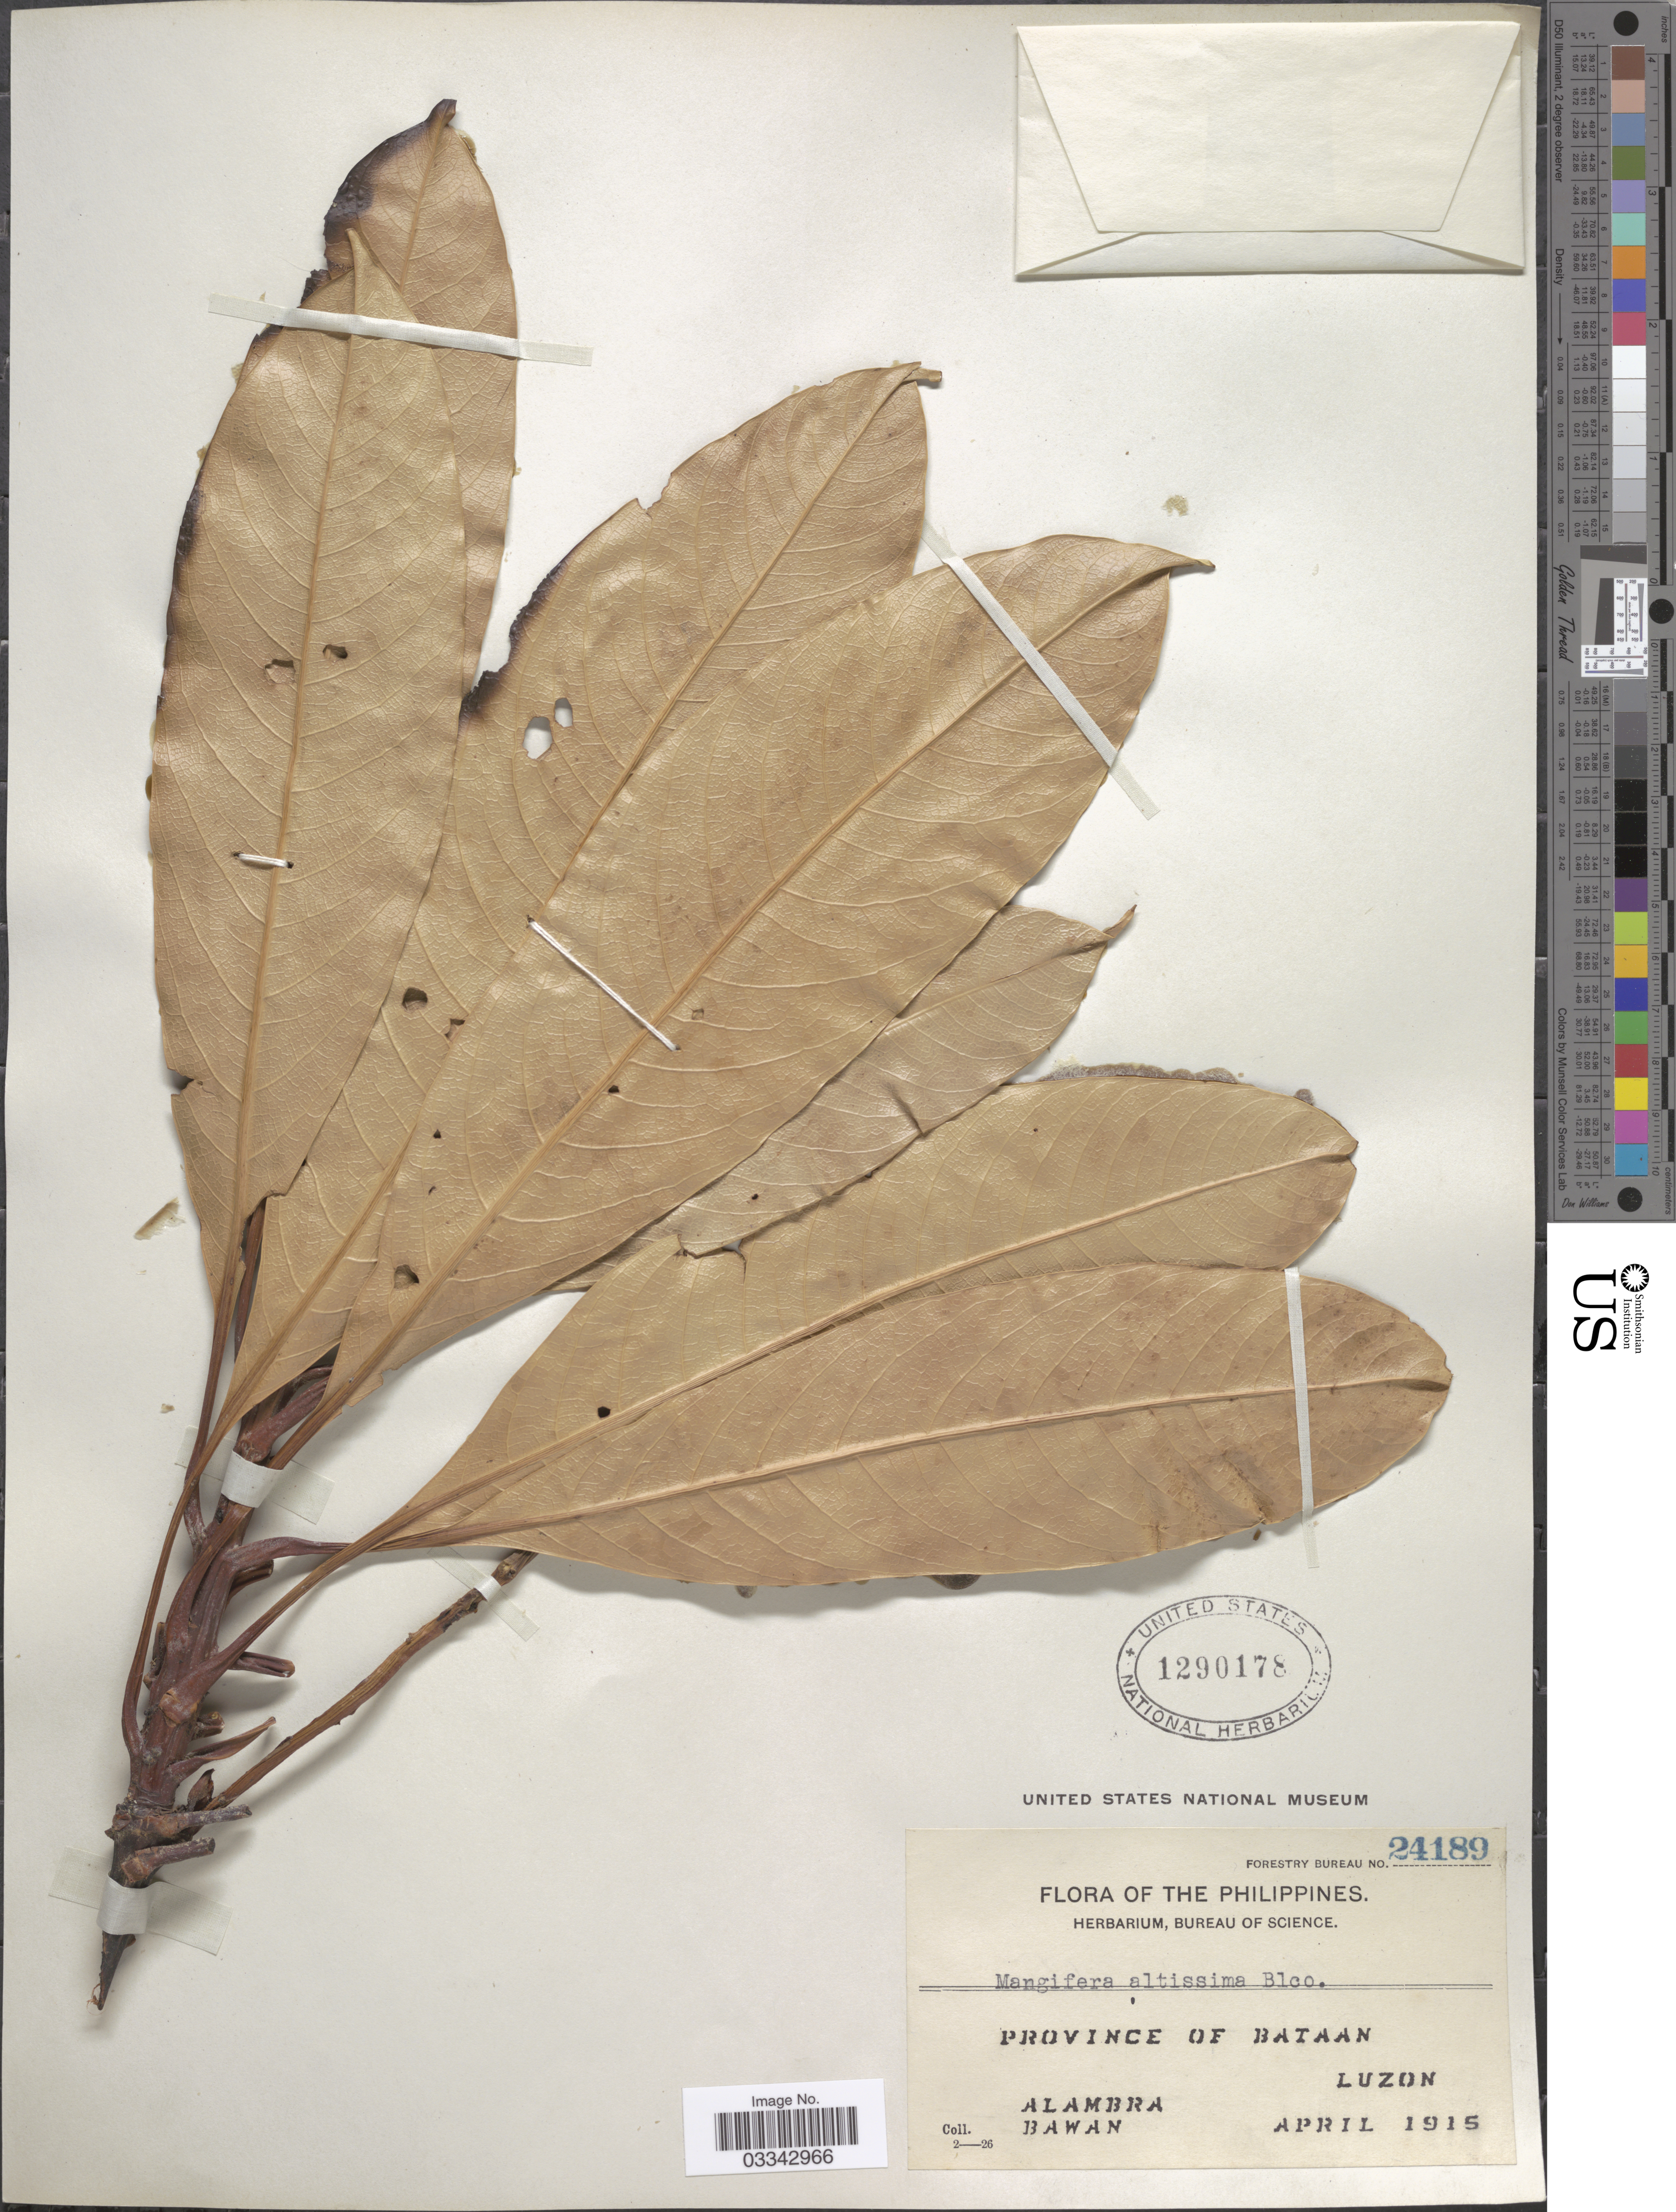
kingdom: Plantae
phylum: Tracheophyta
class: Magnoliopsida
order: Sapindales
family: Anacardiaceae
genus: Mangifera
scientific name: Mangifera altissima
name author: Blanco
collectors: -. Alambra & Bawan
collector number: Forestry Bureau 24189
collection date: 1915-04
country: Philippines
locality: Province of Bataan, Luzon.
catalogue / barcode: US 1290178